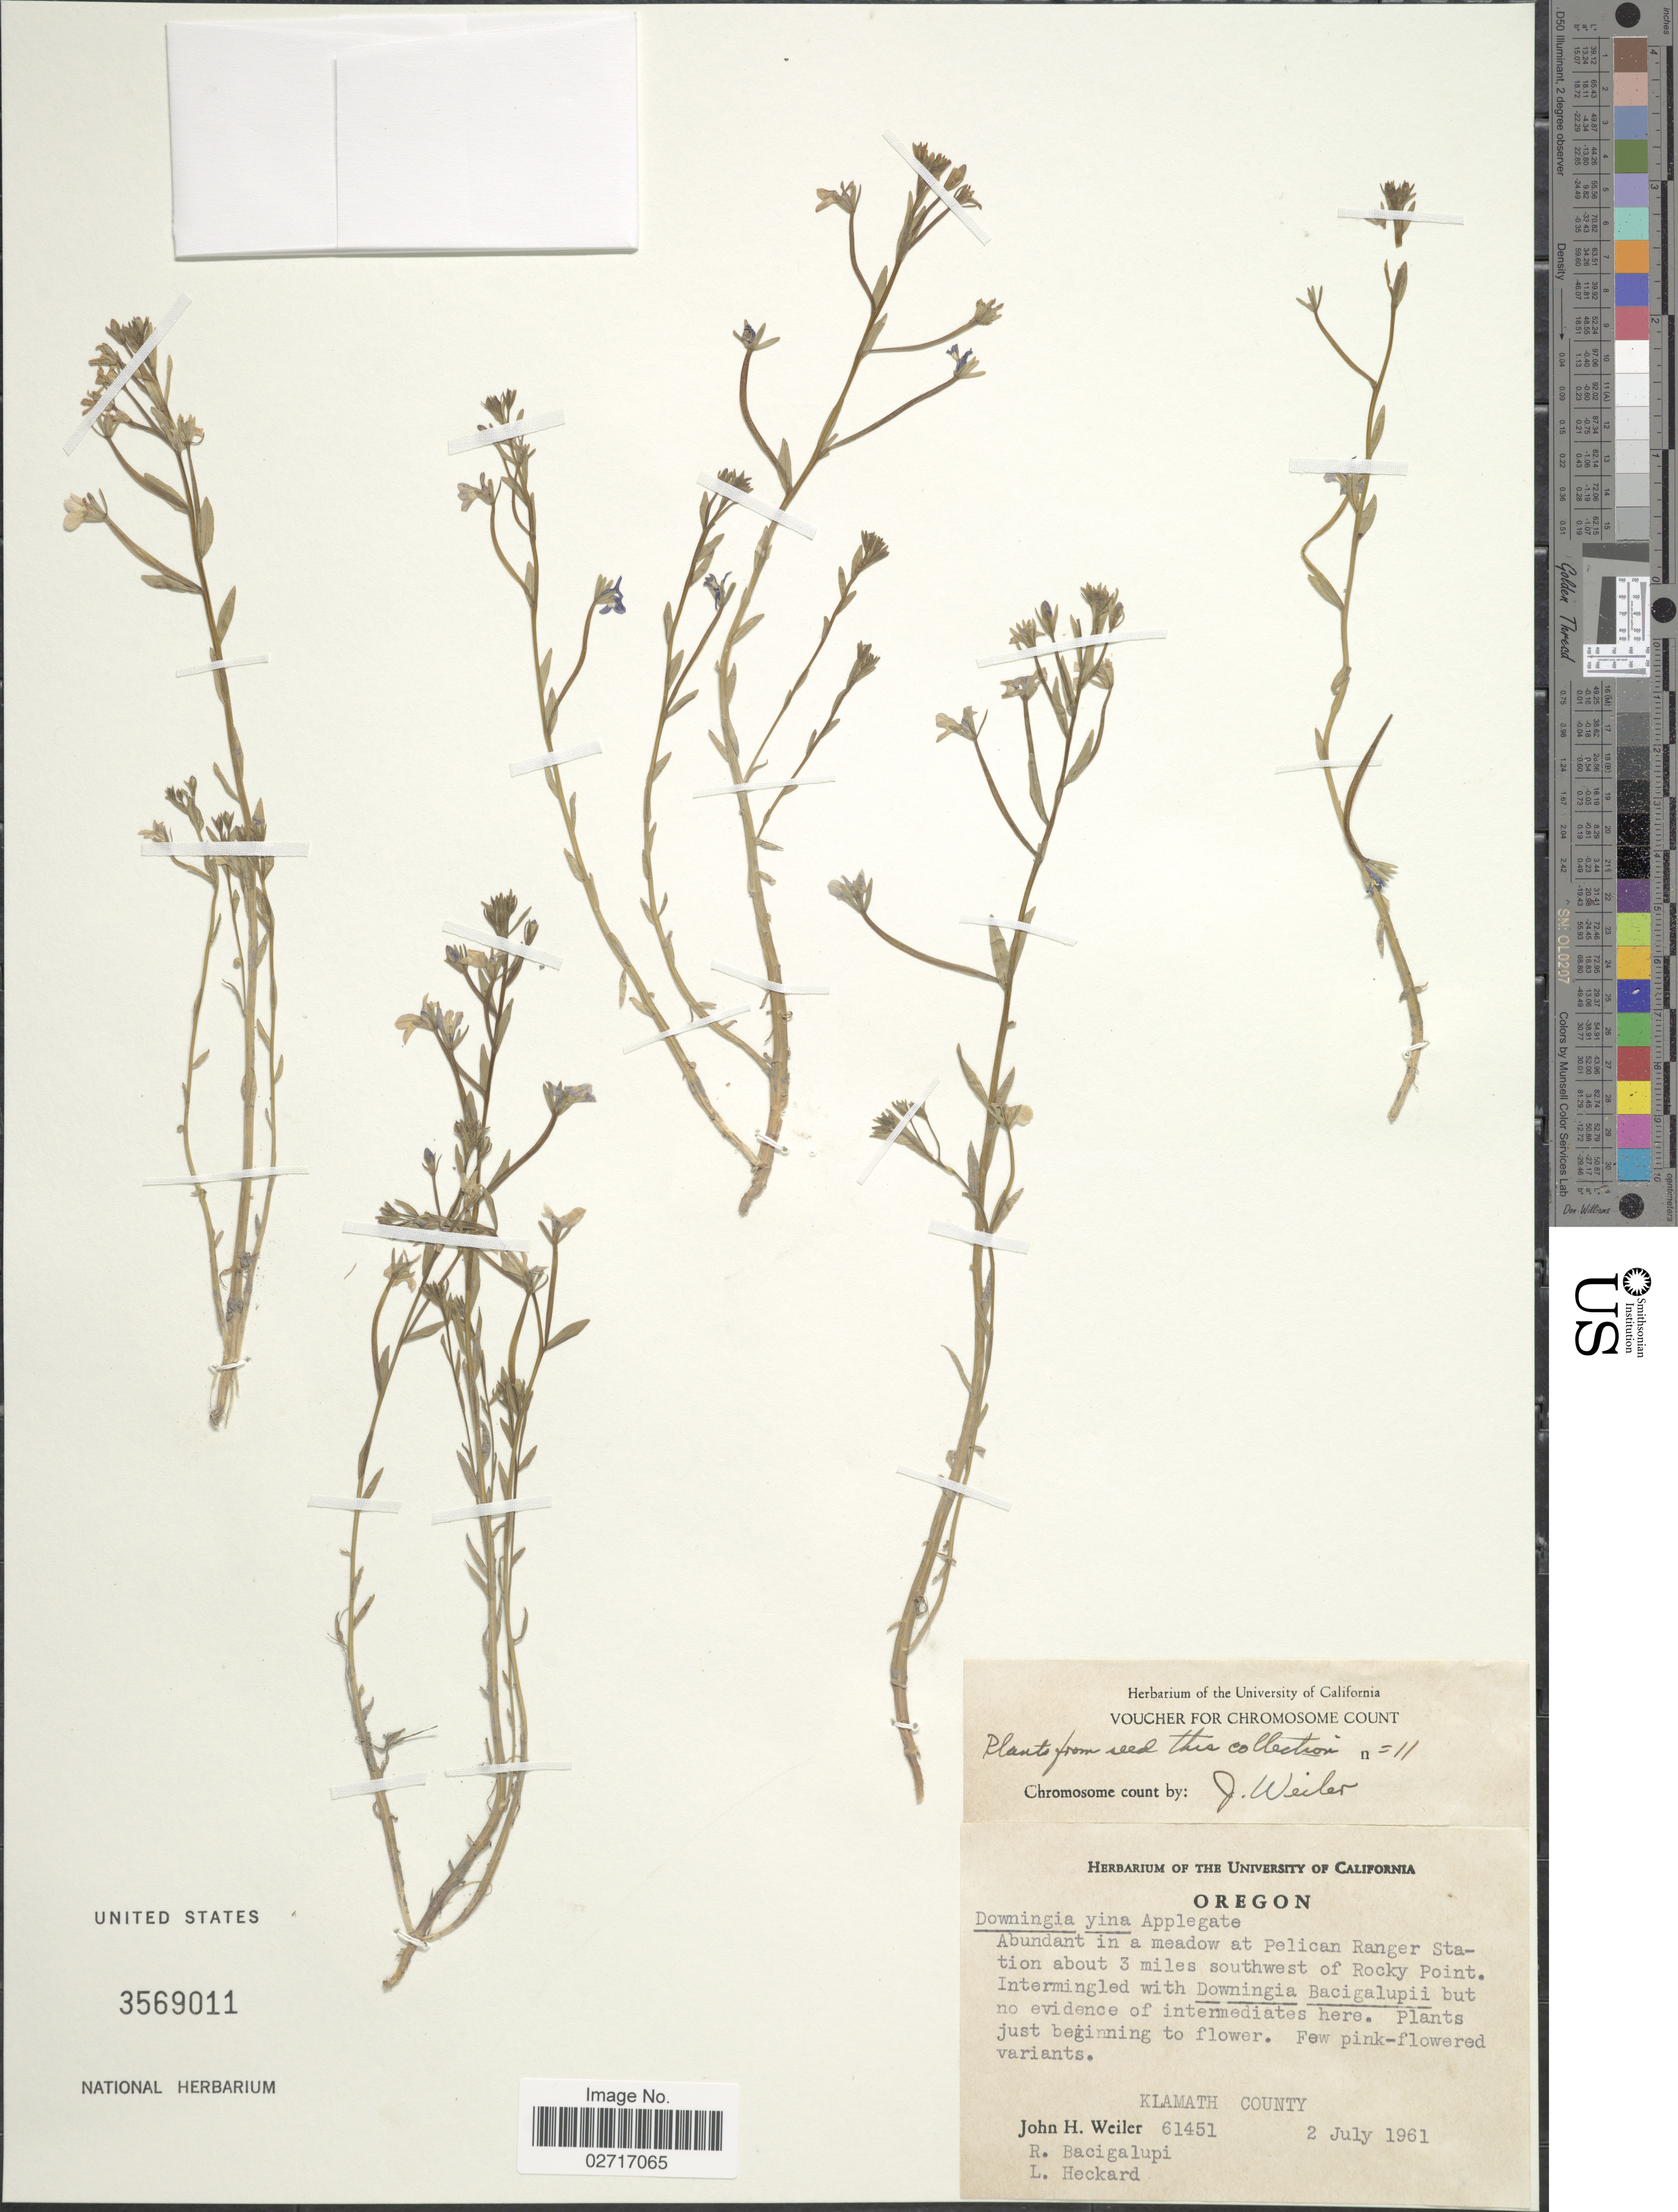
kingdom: Plantae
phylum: Tracheophyta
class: Magnoliopsida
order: Asterales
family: Campanulaceae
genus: Downingia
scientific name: Downingia yina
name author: Applegate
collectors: J. H. Weiler, R. Bacigalupi & L. R. Heckard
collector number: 61451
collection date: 1961-07-02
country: United States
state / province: Oregon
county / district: Klamath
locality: Abundant in a meadow at Pelican Ranger Station about 3 miles southwest of Rocky Point. Klamath County.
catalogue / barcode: US 3569011